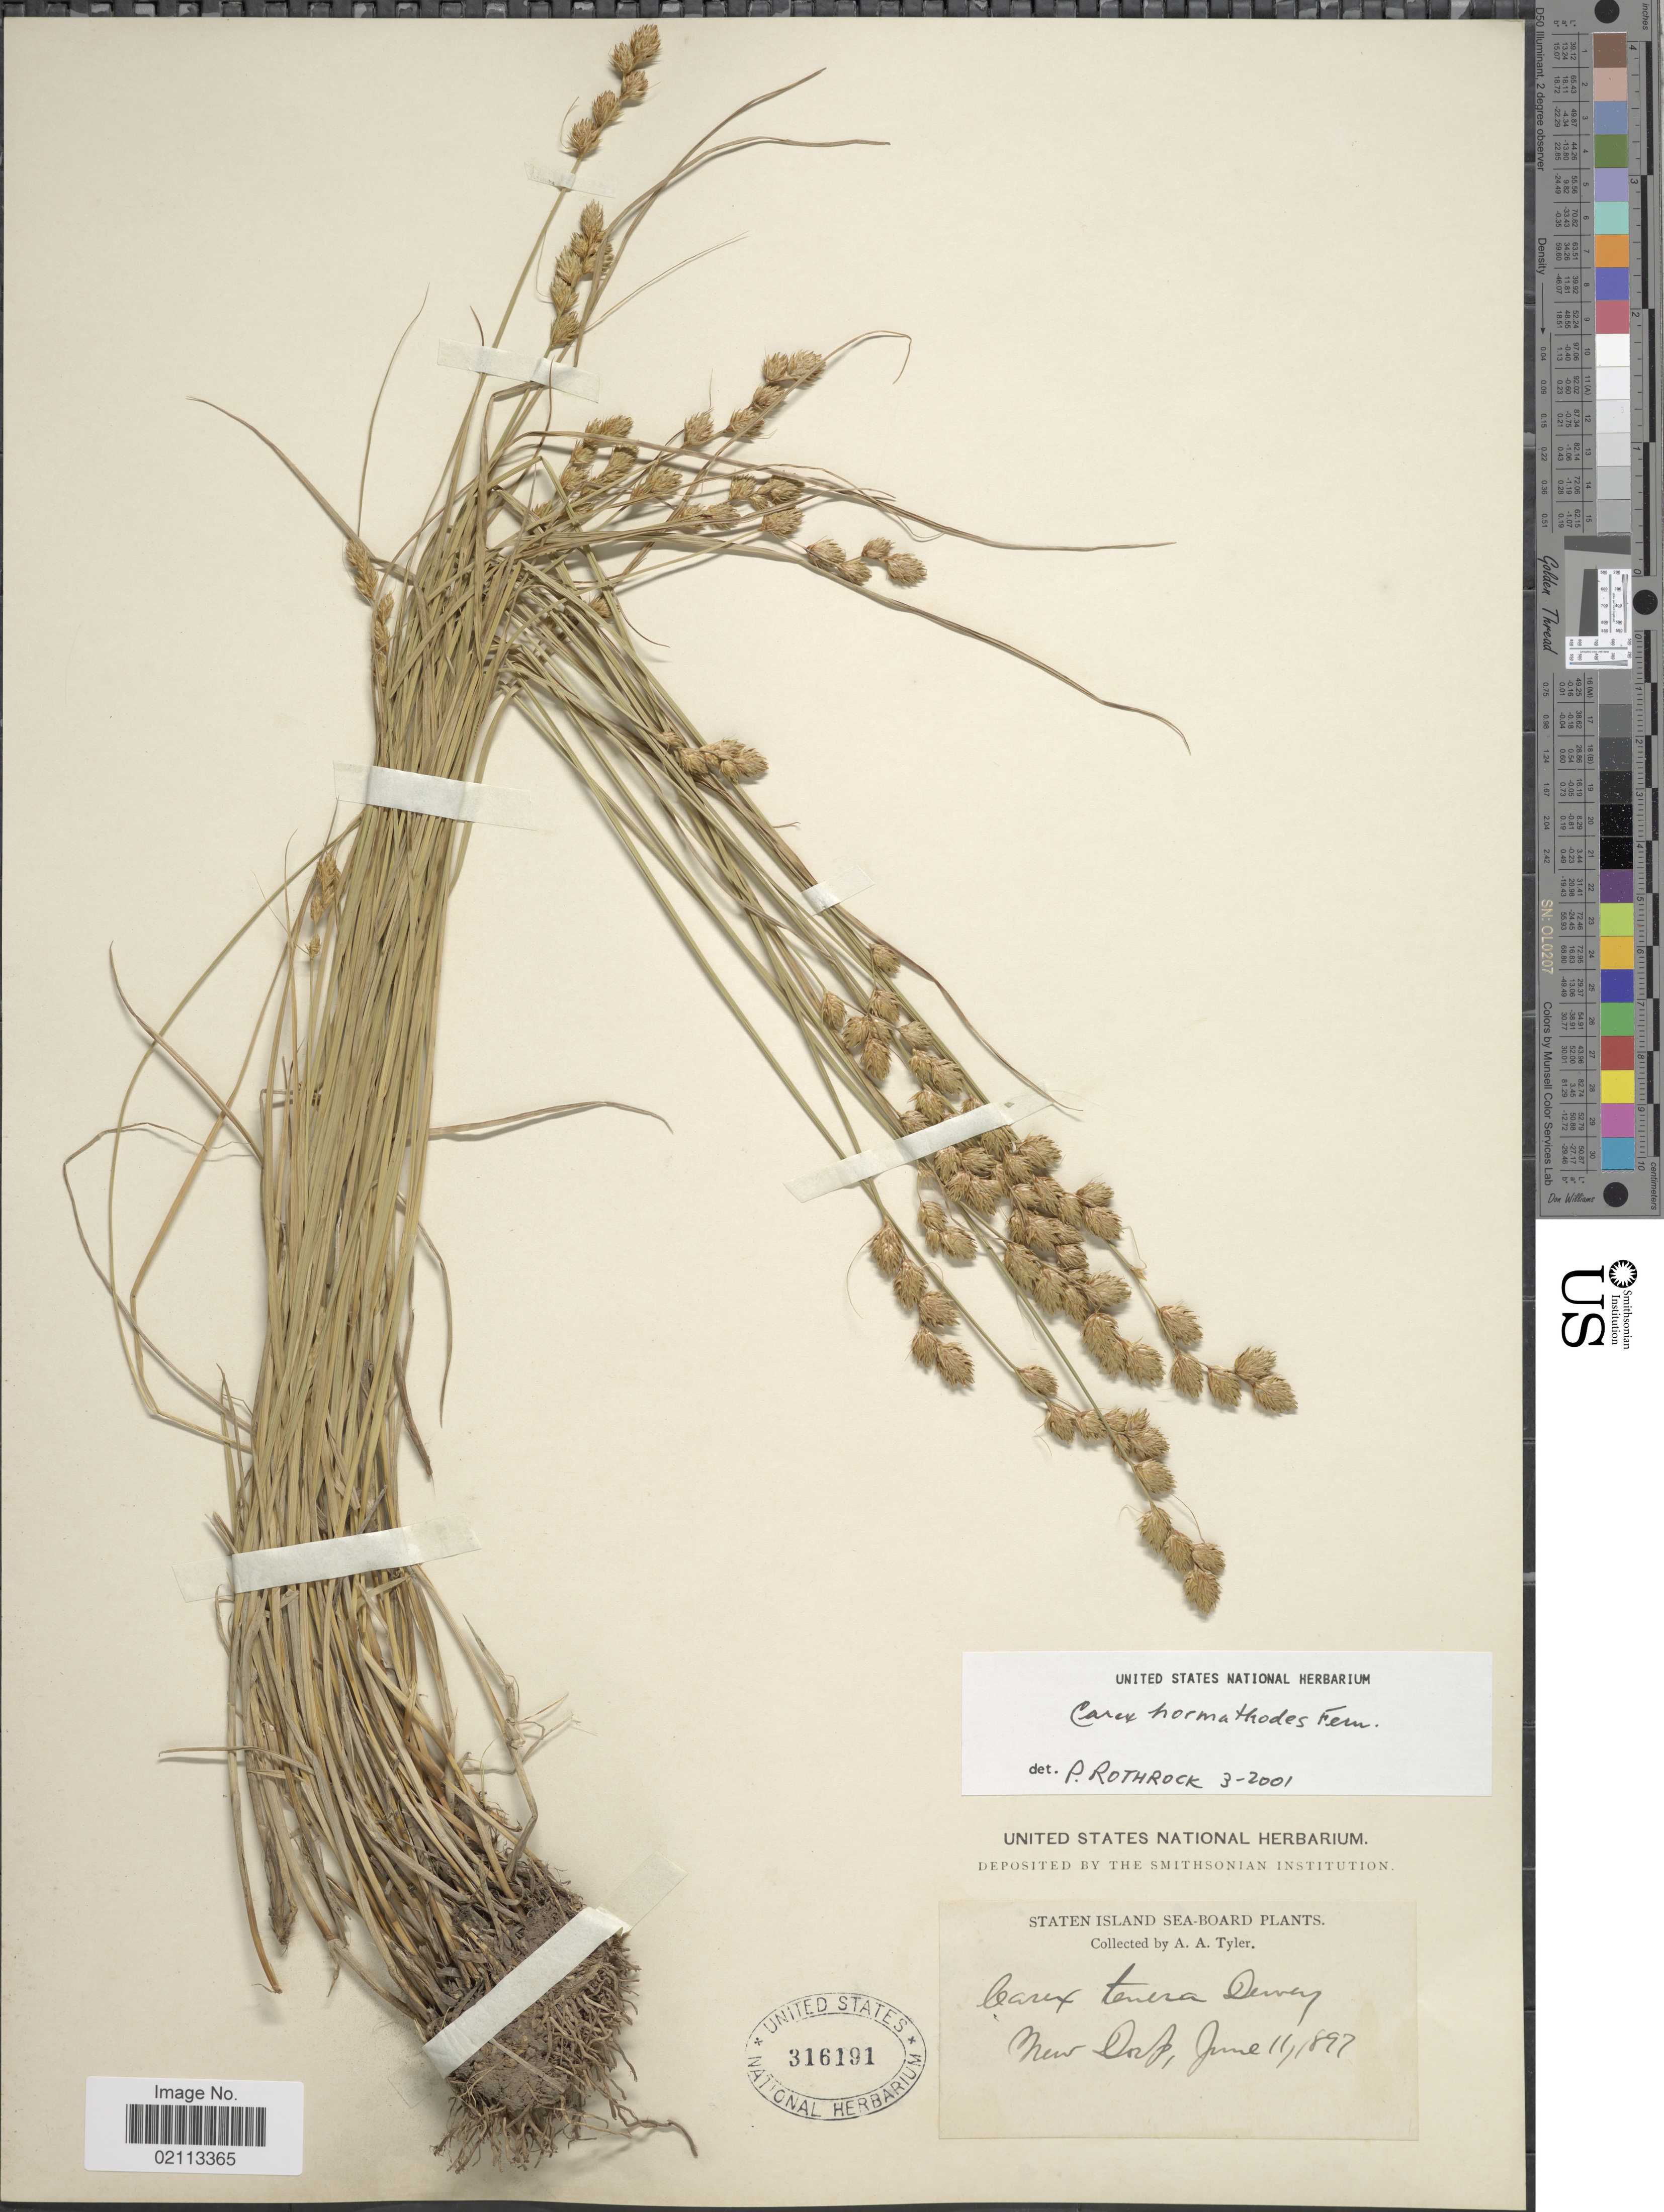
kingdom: Plantae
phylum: Tracheophyta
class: Liliopsida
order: Poales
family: Cyperaceae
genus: Carex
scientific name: Carex hormathodes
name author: Fernald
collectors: A. Tyler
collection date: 1897-06-11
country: United States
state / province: New York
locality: Staten Island Sea-Board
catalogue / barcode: US 316191